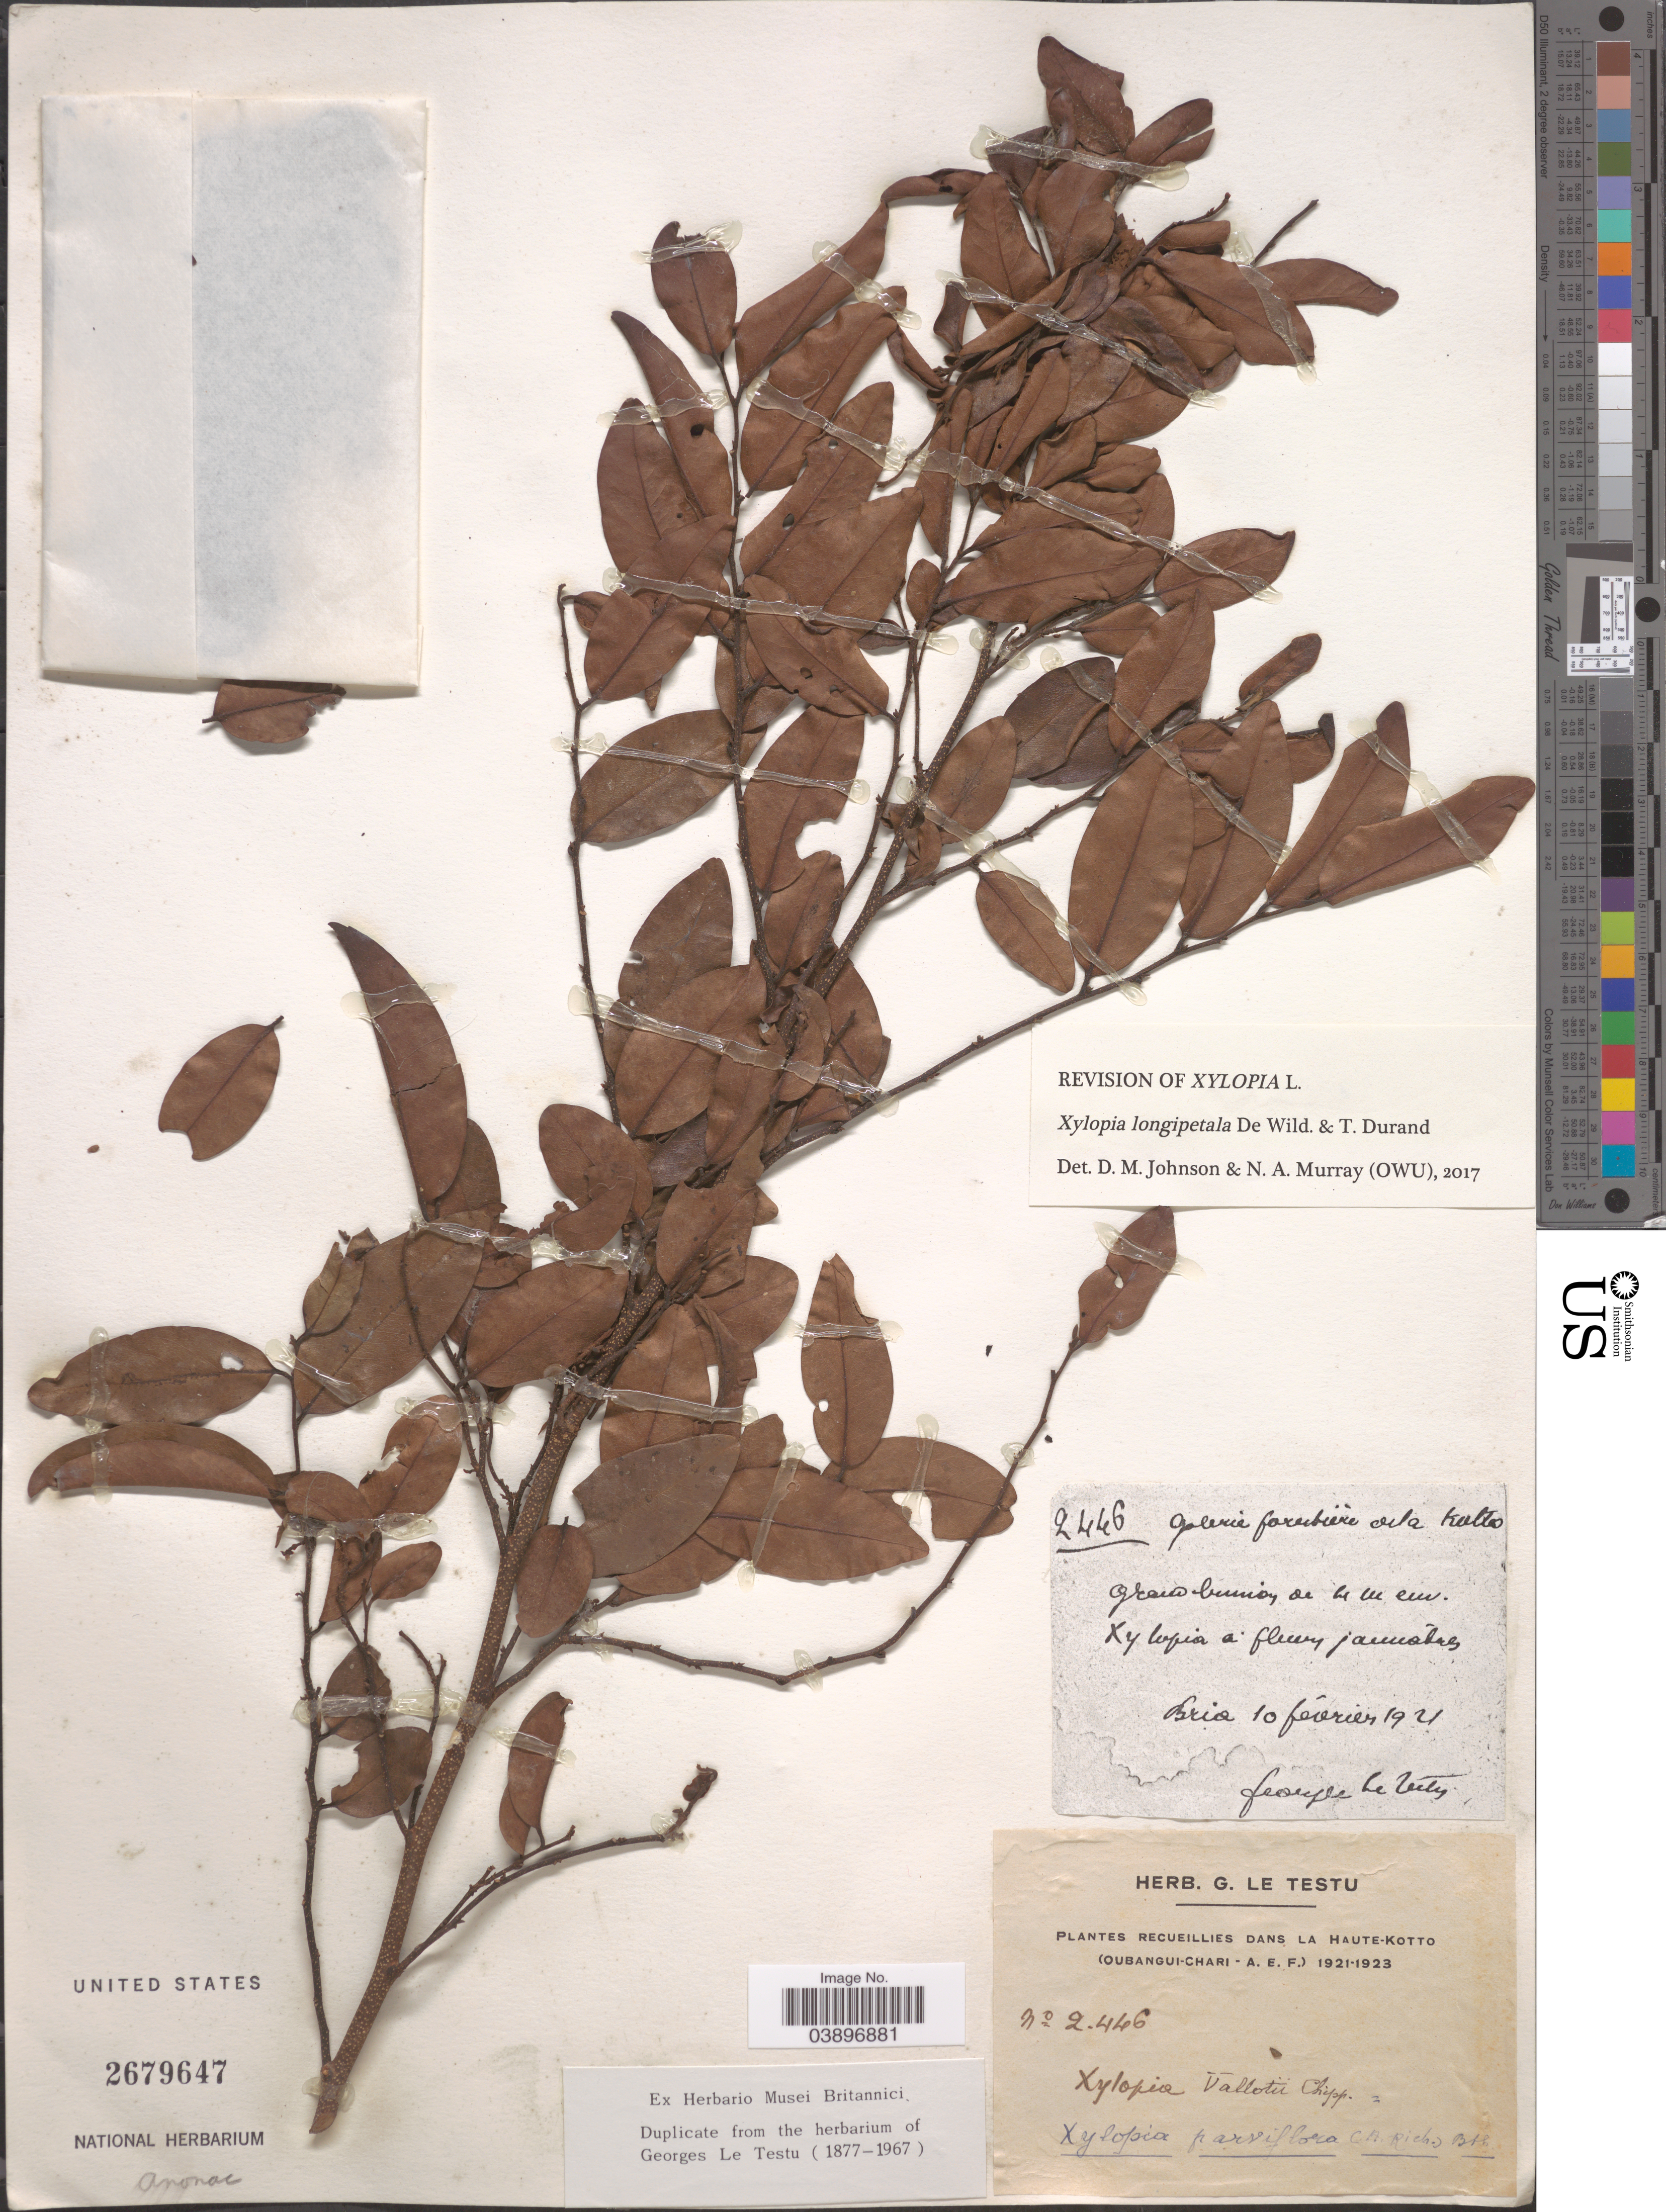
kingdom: Plantae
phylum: Tracheophyta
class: Magnoliopsida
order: Magnoliales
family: Annonaceae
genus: Xylopia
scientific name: Xylopia longipetala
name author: De Wild. & Durand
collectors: G. Le Testu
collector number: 2446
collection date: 1921-02-10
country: Central African Republic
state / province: Haute-Kotto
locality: (Oubangui-Chari - A. E. F.).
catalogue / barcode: US 2679647